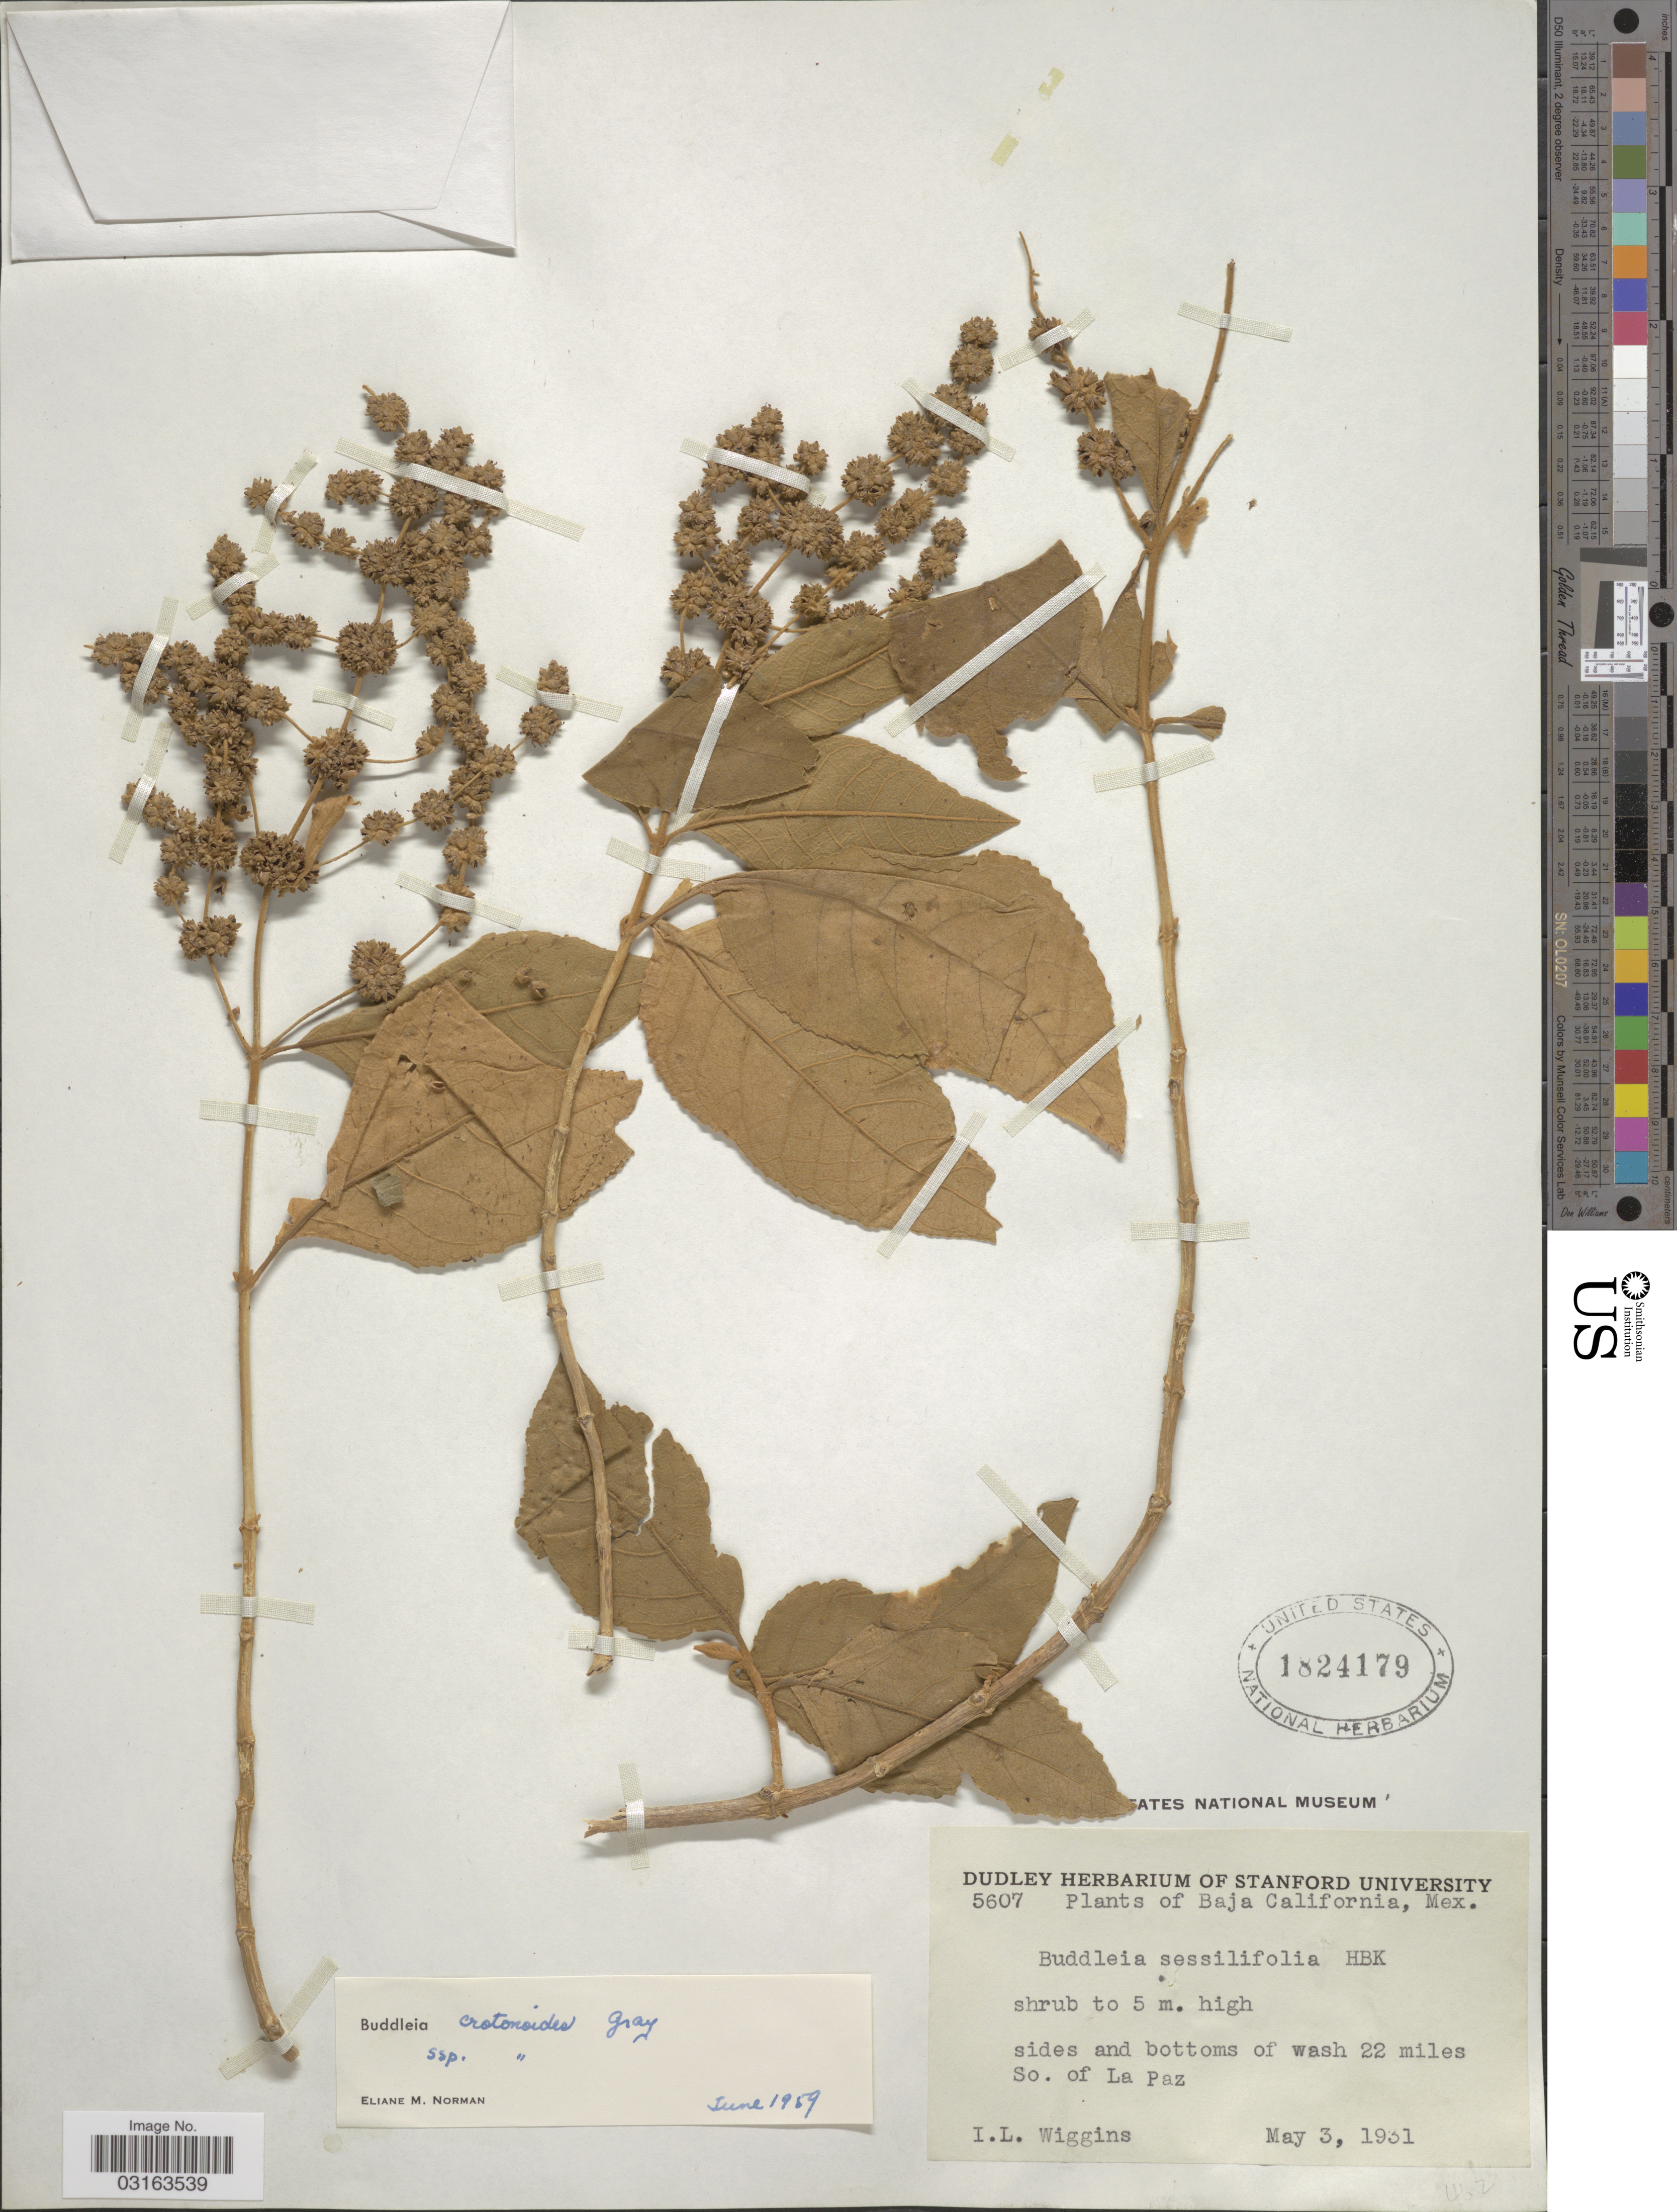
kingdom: Plantae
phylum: Tracheophyta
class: Magnoliopsida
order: Lamiales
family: Scrophulariaceae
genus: Buddleja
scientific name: Buddleja crotonoides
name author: A. Gray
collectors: I. L. Wiggins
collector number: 5607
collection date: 1931-05-03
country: Mexico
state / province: Baja California Sur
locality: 22 miles So. of La Paz.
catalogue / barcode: US 1824179